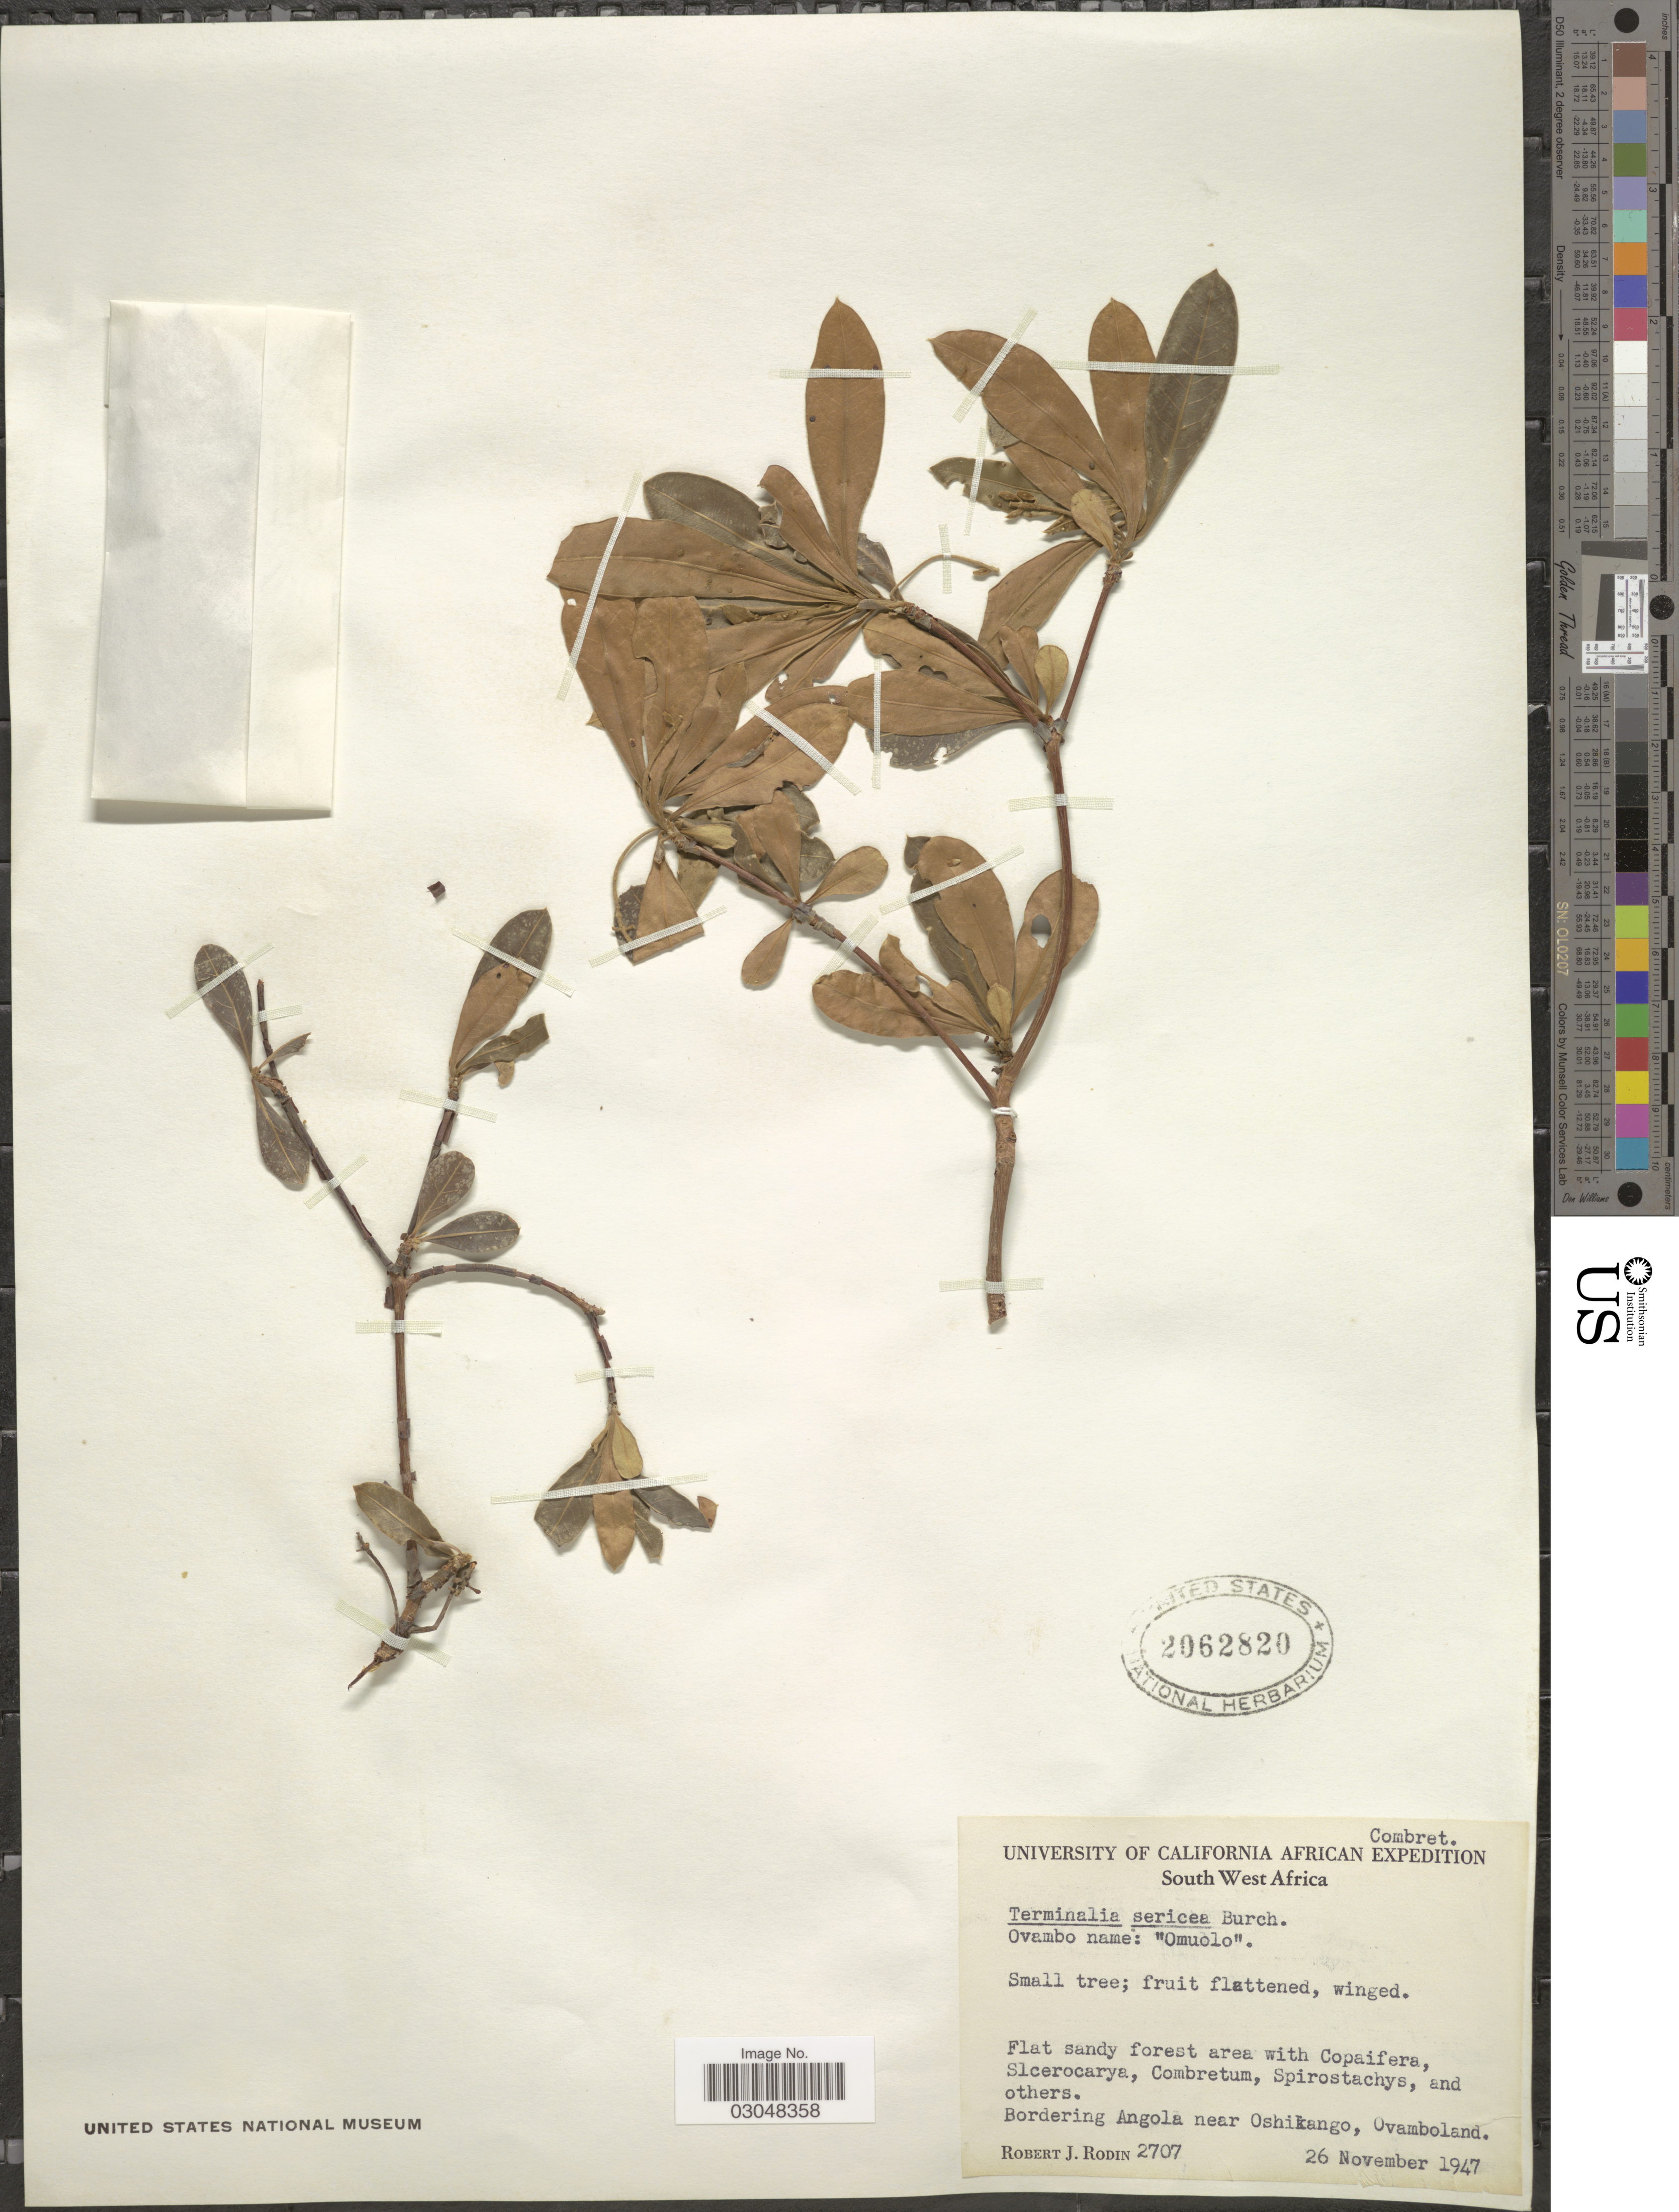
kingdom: Plantae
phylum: Tracheophyta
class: Magnoliopsida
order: Myrtales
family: Combretaceae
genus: Terminalia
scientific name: Terminalia sericea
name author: D.G. Burch ex DC.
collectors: R. J. Rodin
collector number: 2707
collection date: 1947-11-26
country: Namibia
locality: South West Africa. Bordering Angola near Oshikango, Ovamboland.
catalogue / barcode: US 2062820